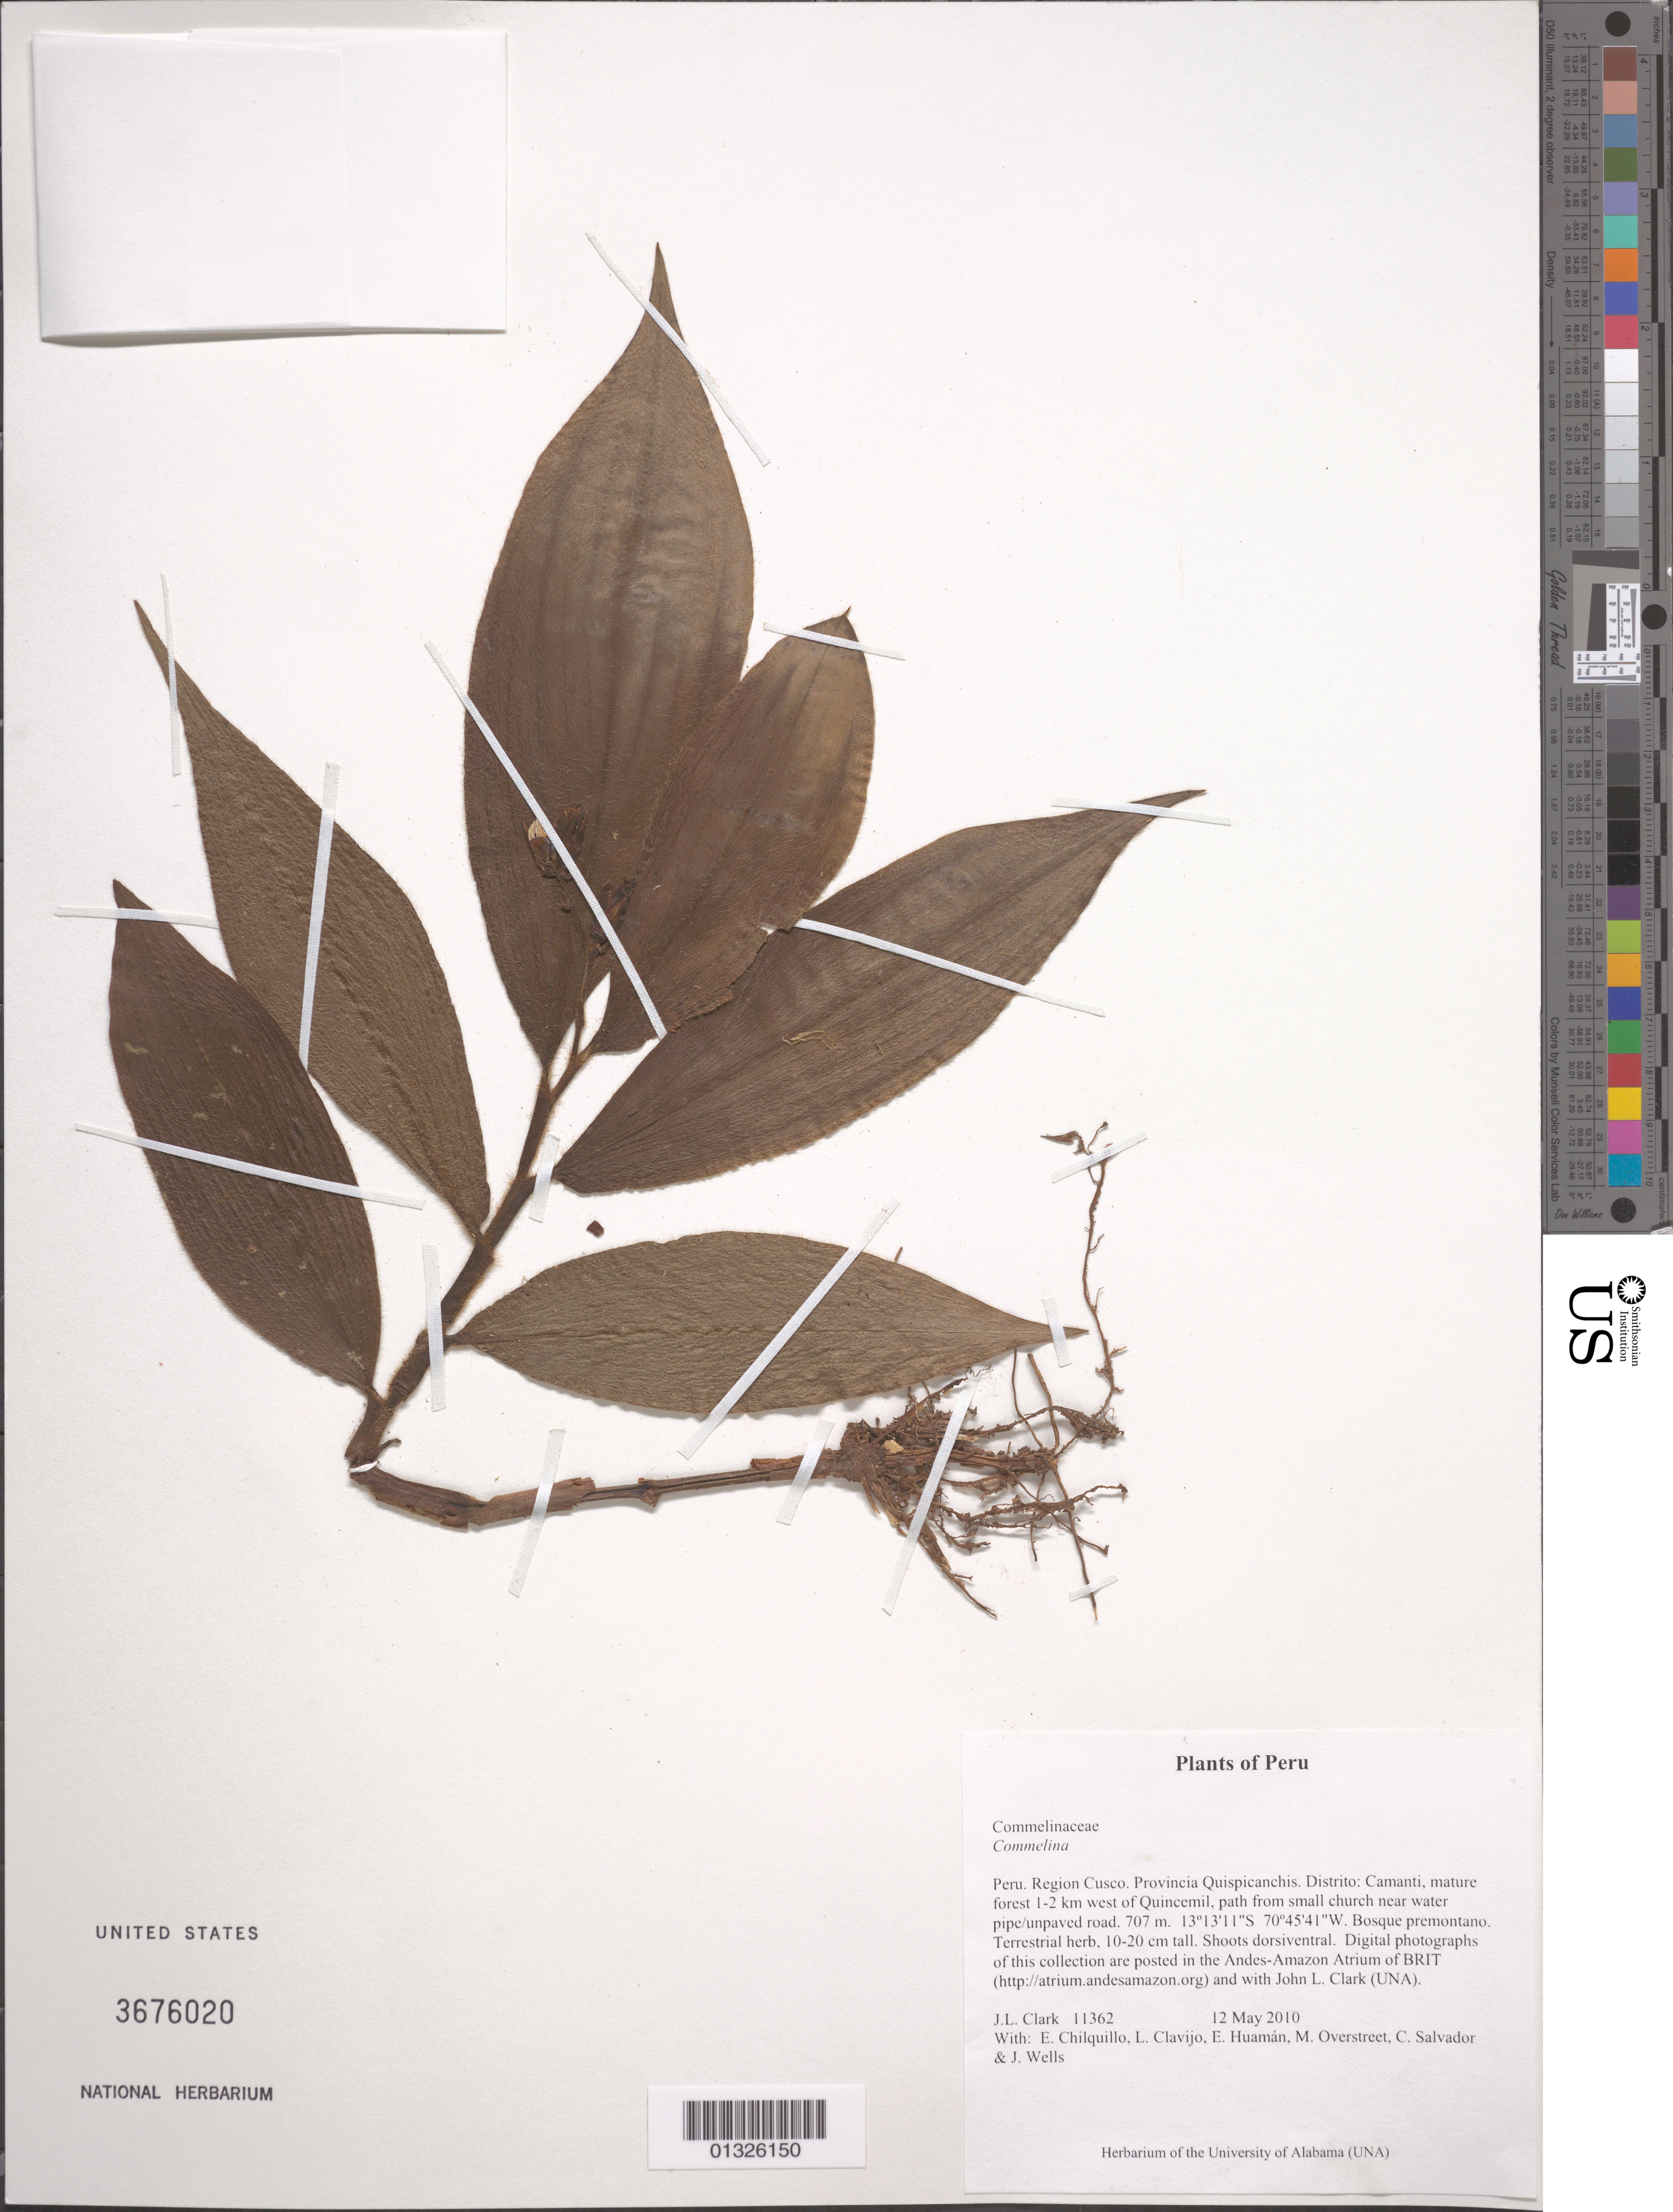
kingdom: Plantae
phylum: Tracheophyta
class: Liliopsida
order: Commelinales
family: Commelinaceae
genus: Commelina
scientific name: Commelina sp.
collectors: J. L. Clark, E. Chilquillo, L. Clavijo, E. Huamán, M. Overstreet & C. Salvador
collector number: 11362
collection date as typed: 12 May 2010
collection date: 2010-05-12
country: Peru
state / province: Cusco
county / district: Quispicanchis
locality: Distrito: Camanti, mature forest 1-2 km west of Quincemil, path from small church near water pipe/unpaved road.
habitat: Bosque premontano.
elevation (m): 707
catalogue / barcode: US 3676020